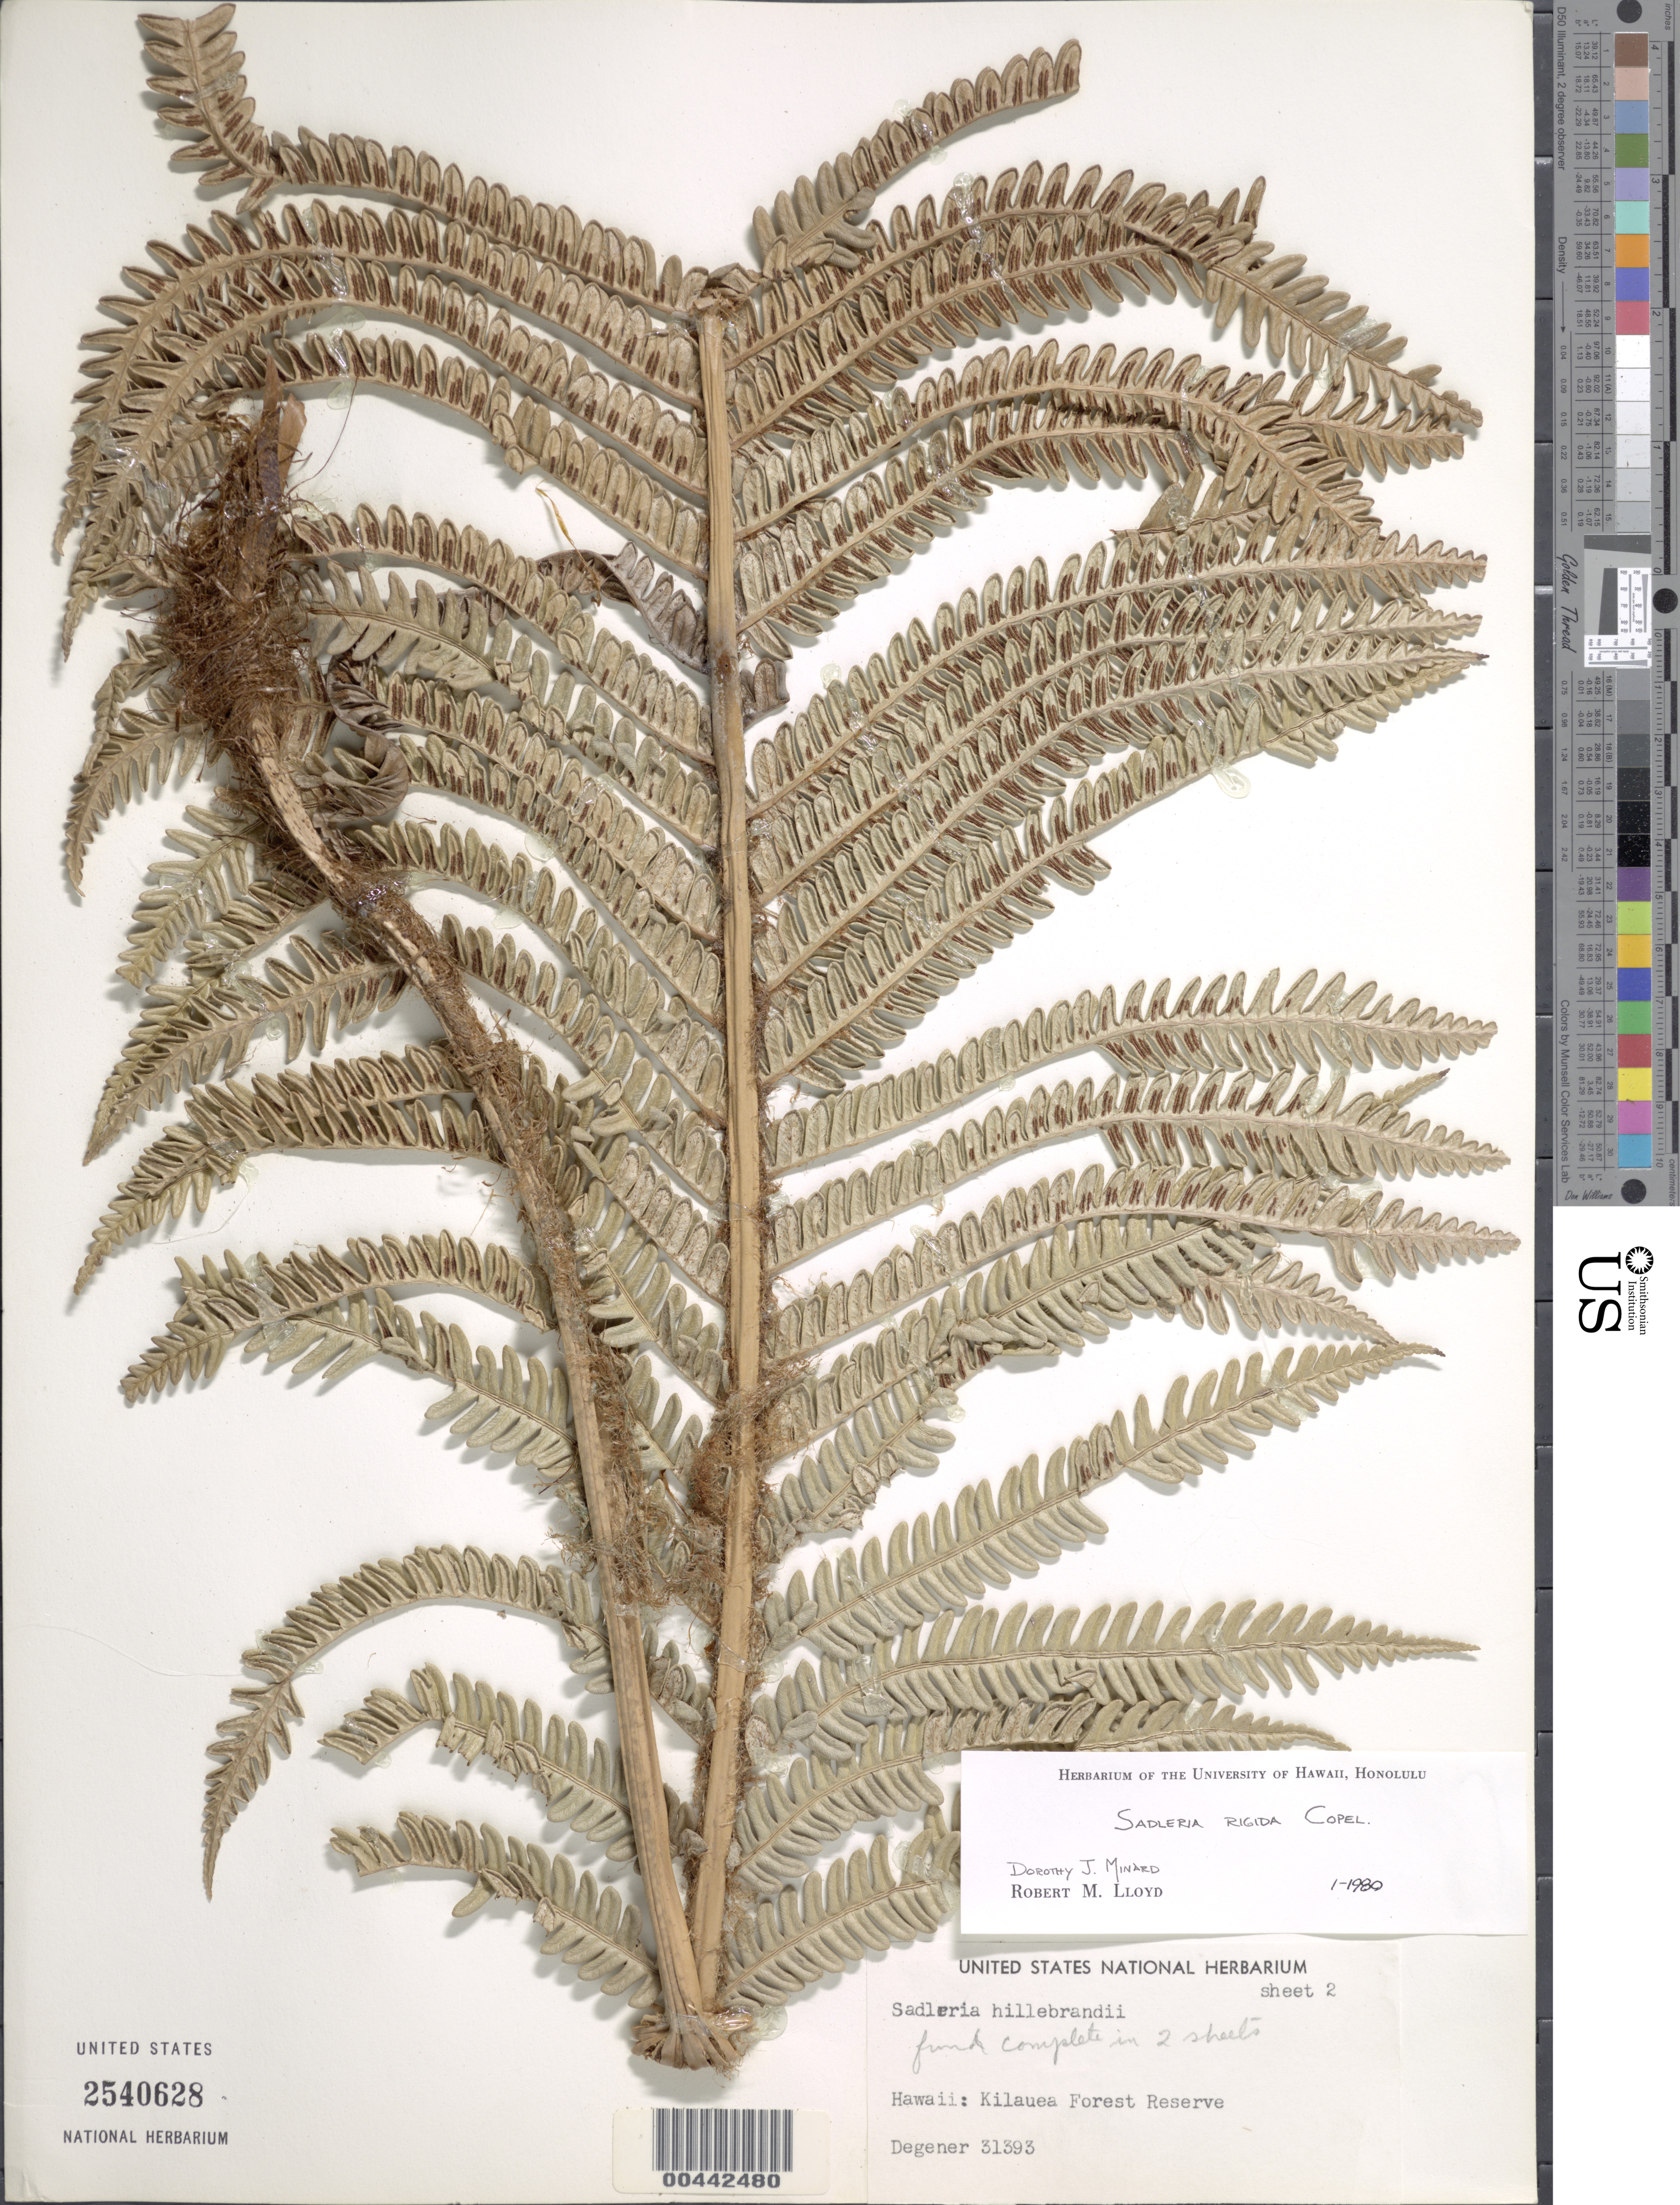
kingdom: Plantae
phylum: Tracheophyta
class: Polypodiopsida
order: Polypodiales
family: Blechnaceae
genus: Sadleria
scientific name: Sadleria pallida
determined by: Wagner, W. L., (BOT), Smithsonian Institution - National Museum of Natural History (UNITED STATES)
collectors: O. Degener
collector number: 31393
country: United States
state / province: Hawaii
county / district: Hawaii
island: Hawaii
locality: Kilauea Forest Reserve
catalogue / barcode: US 2540628